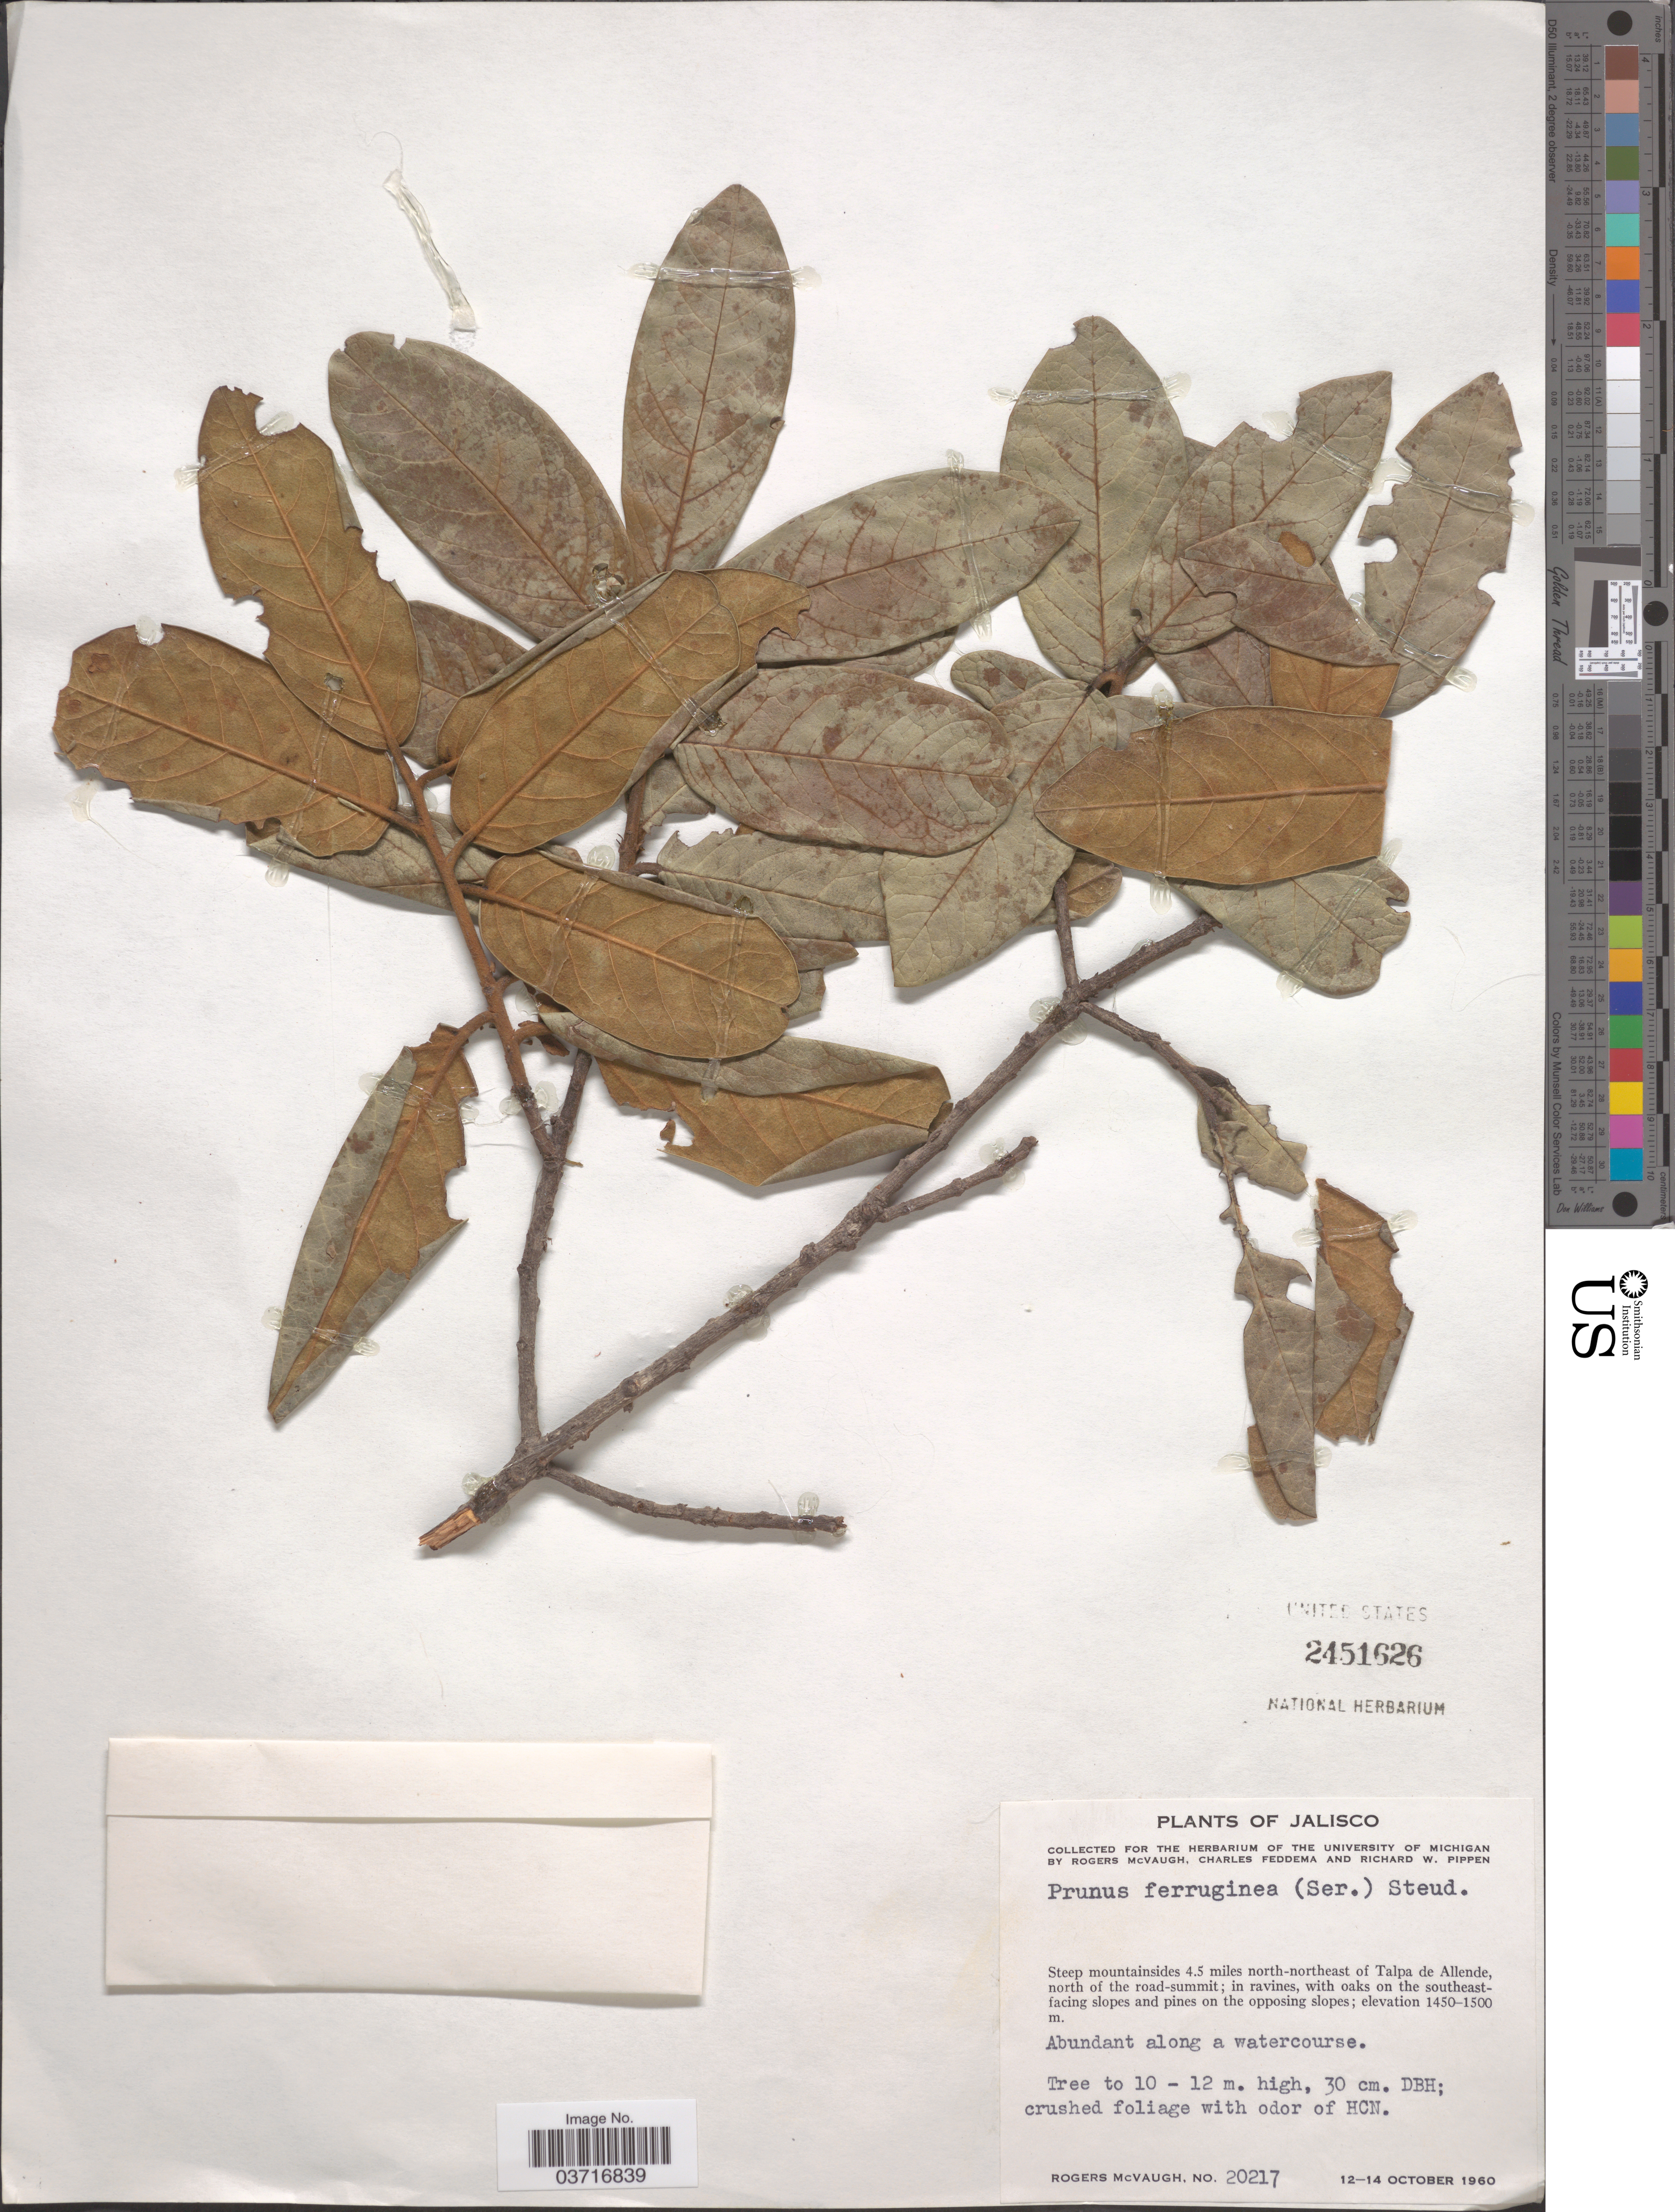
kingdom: Plantae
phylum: Tracheophyta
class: Magnoliopsida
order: Rosales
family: Rosaceae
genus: Prunus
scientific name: Prunus ferruginea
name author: Wall.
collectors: R. McVaugh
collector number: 20217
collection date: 1960-10-12/1960-10-14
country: Mexico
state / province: Jalisco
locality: Steep mountainsides 4.5 miles north-northeast of Talpa de Allende, north of the road-summit; in ravines, with oaks on the southeast-facing slopes and pines on the opposing slopes.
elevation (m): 1450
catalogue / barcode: US 2451626